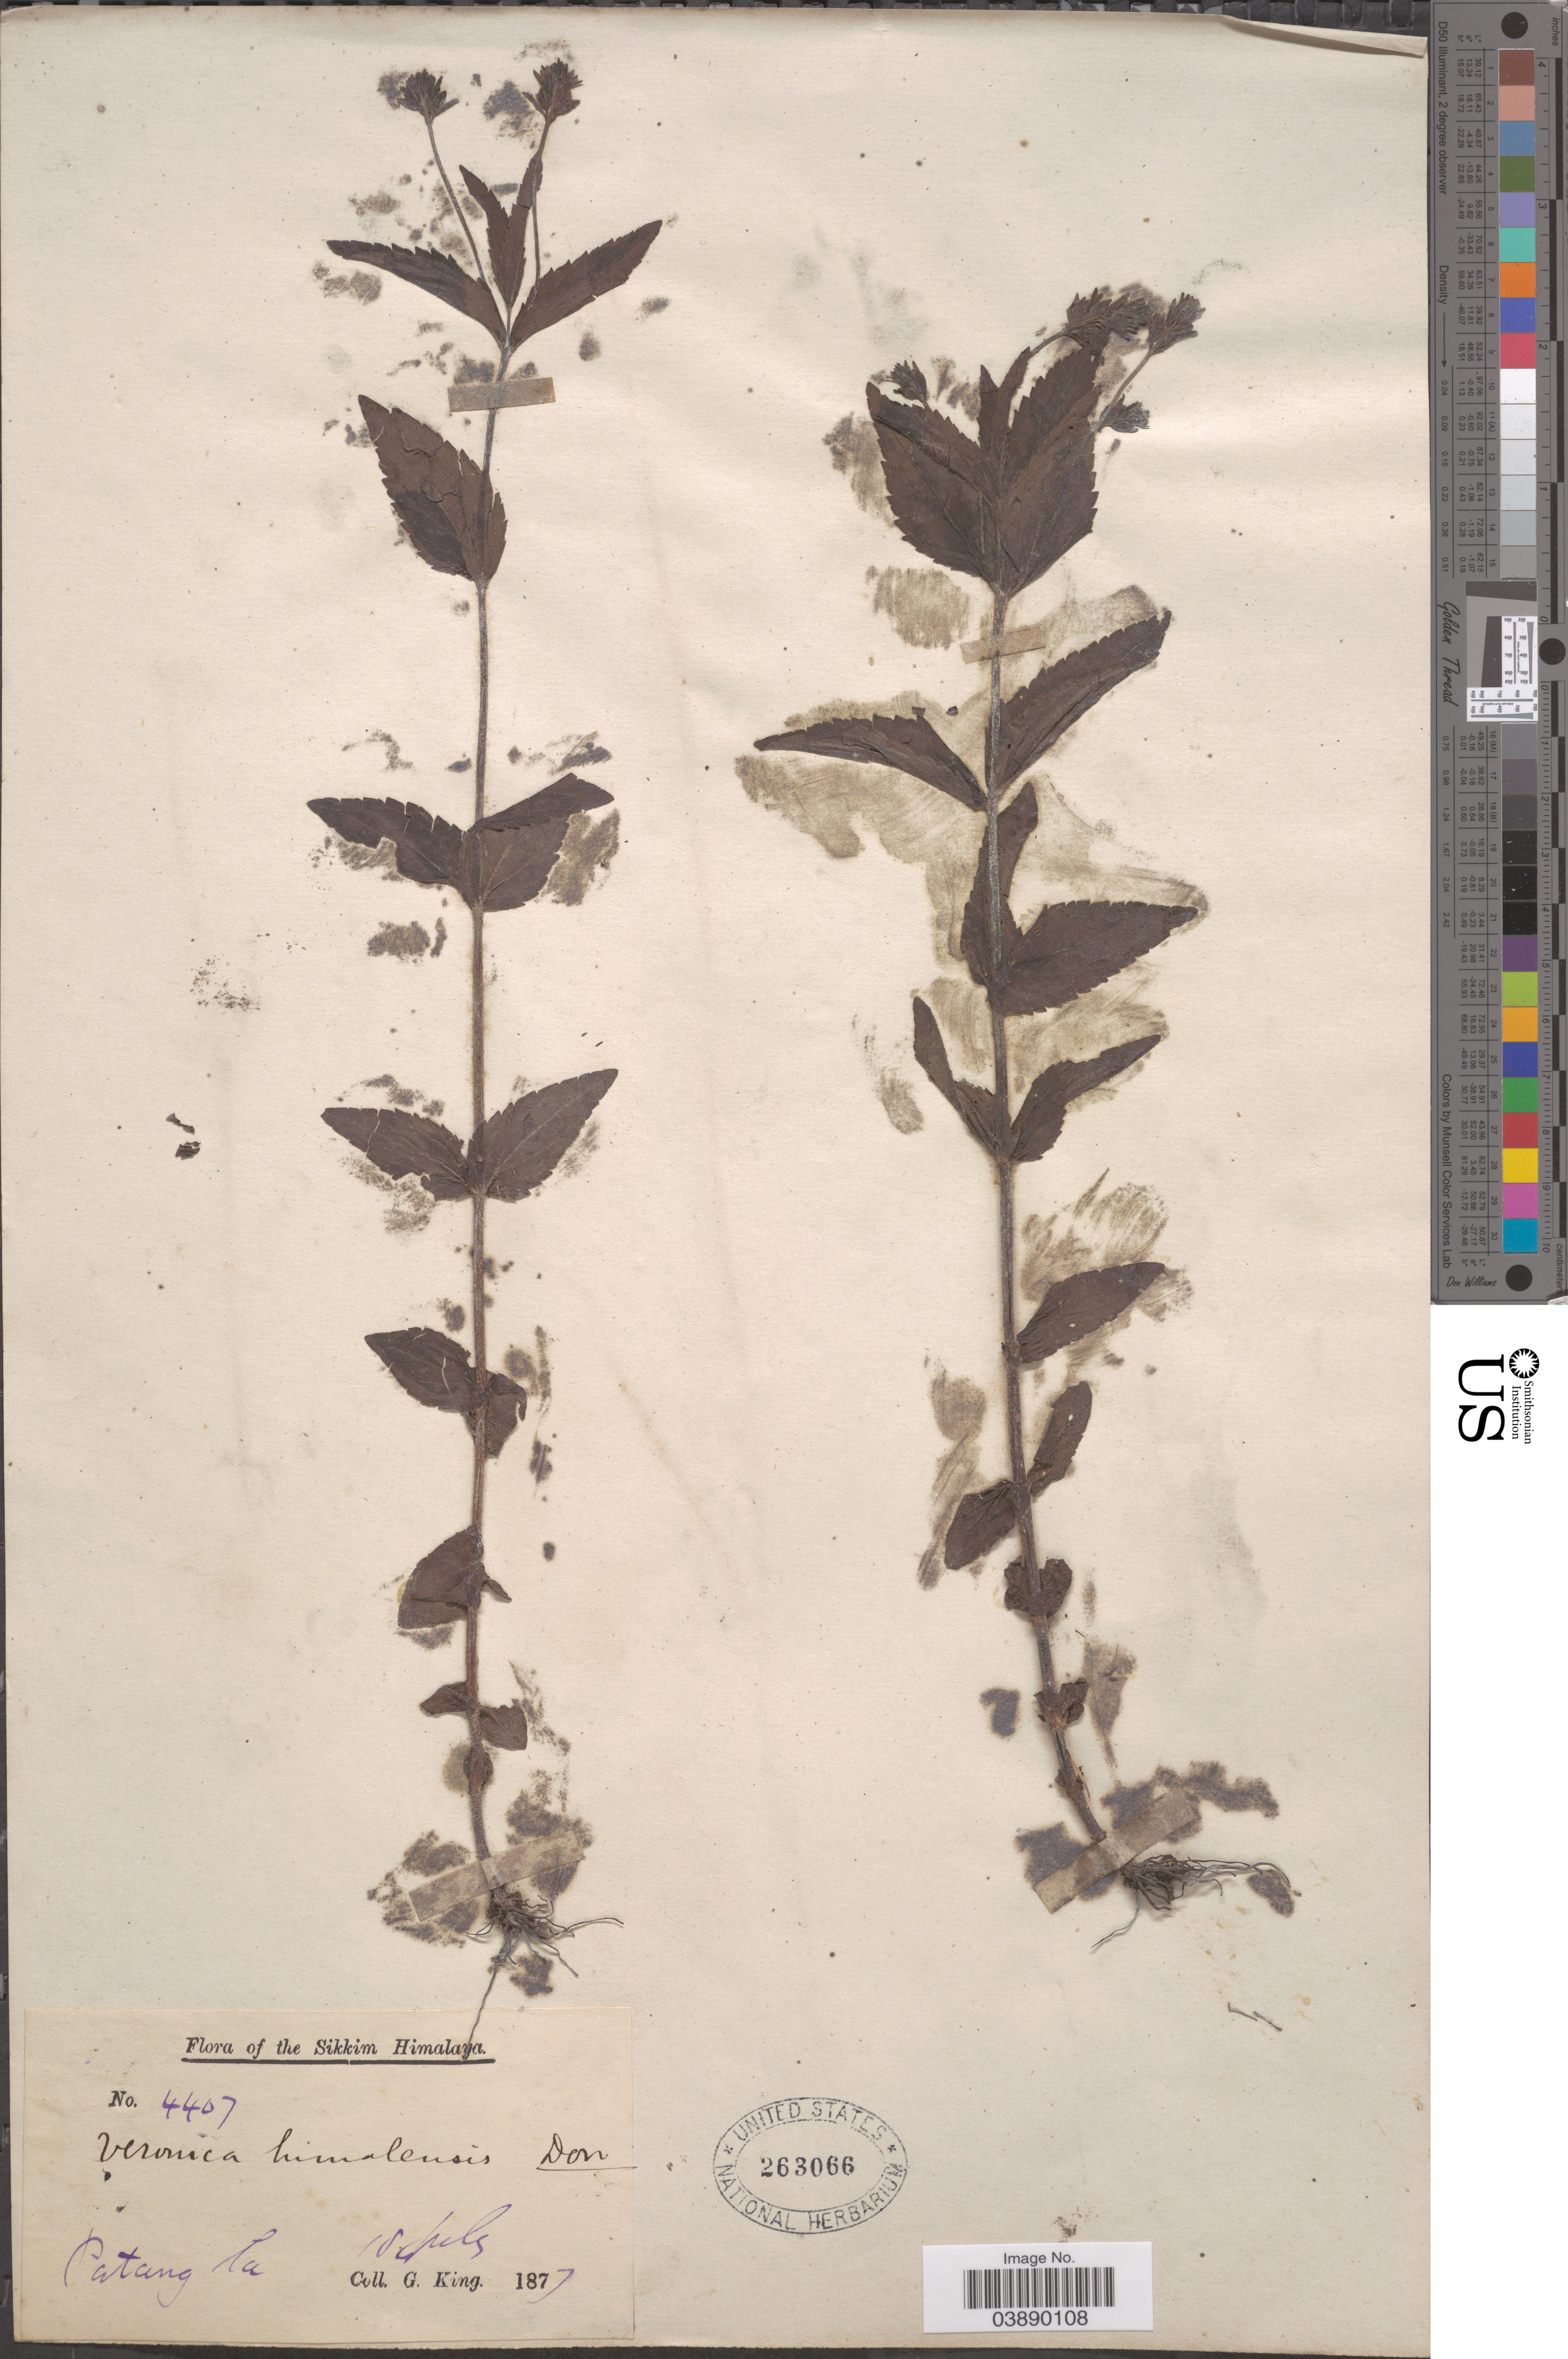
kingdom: Plantae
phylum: Tracheophyta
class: Magnoliopsida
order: Lamiales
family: Plantaginaceae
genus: Veronica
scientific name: Veronica himalensis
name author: D. Don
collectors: G. King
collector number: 4407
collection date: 1877-07-18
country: India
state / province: Sikkim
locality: Sikkim Himalaya. Patang La.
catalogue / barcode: US 263066